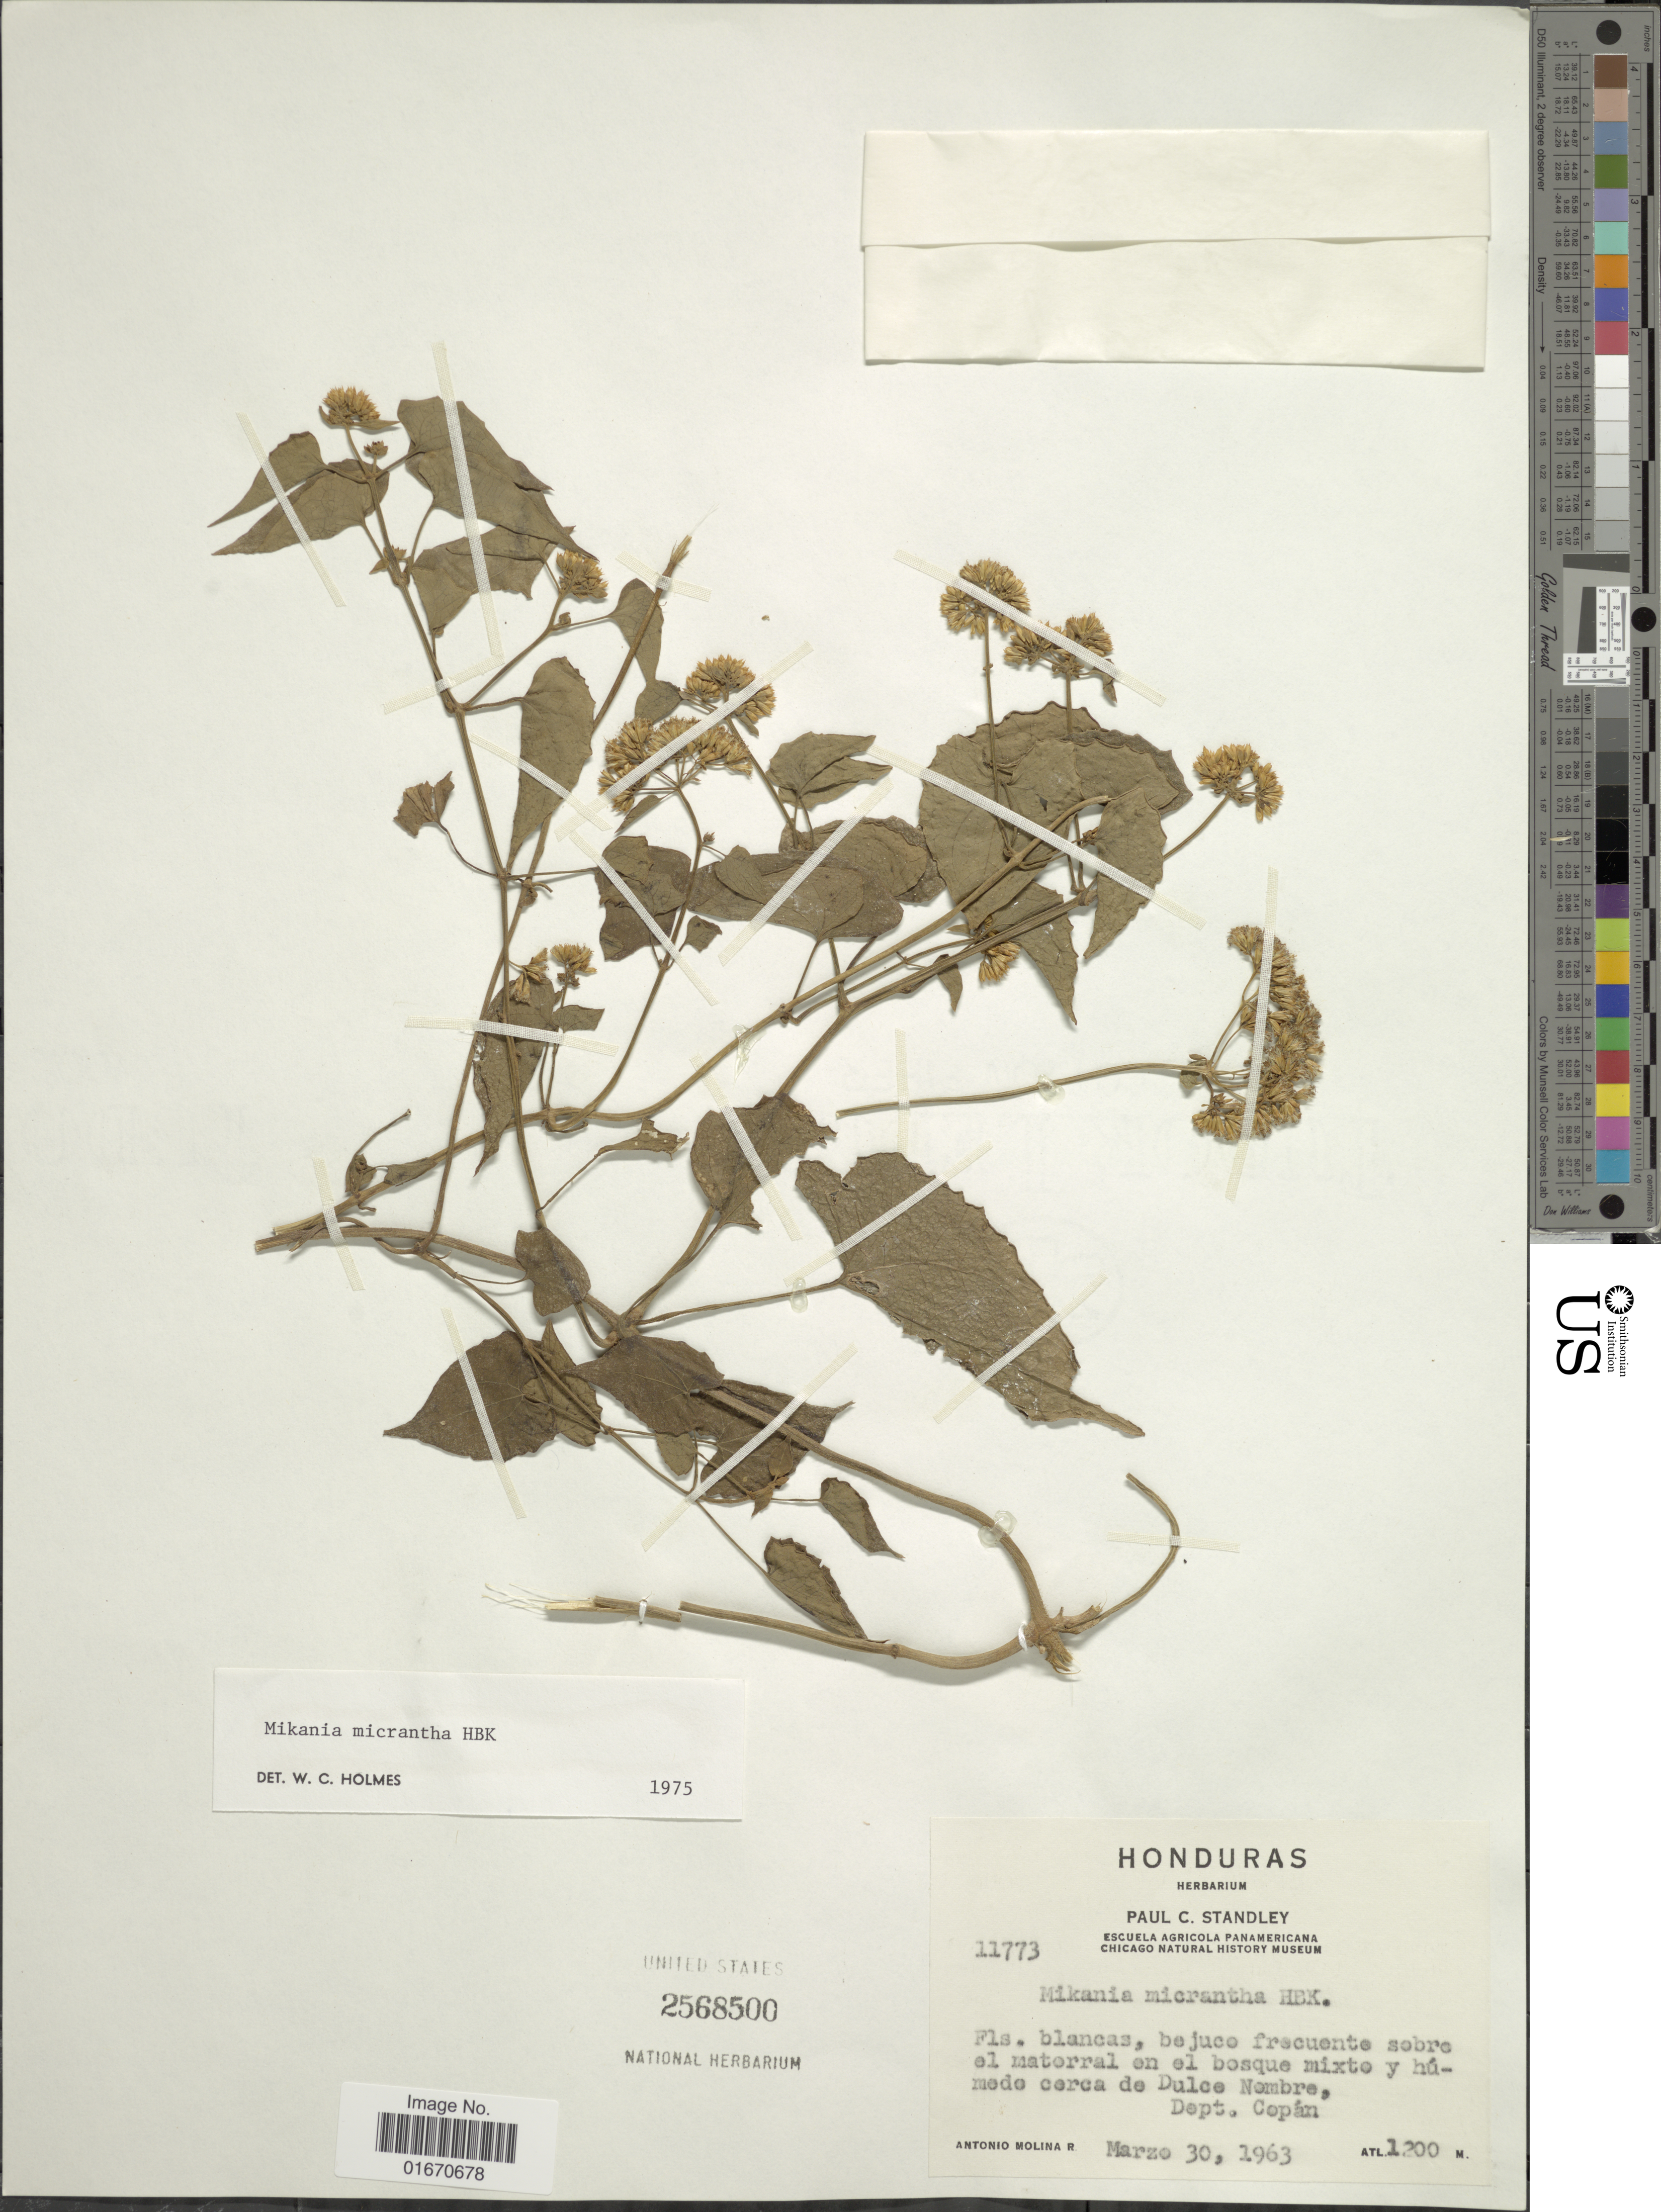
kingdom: Plantae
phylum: Tracheophyta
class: Magnoliopsida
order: Asterales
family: Asteraceae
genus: Mikania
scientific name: Mikania micrantha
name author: Kunth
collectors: A. Molina R.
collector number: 11773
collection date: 1963-03-30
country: Honduras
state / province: Copán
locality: Cerca de Dulce Nombre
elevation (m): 1200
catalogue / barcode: US 2568500